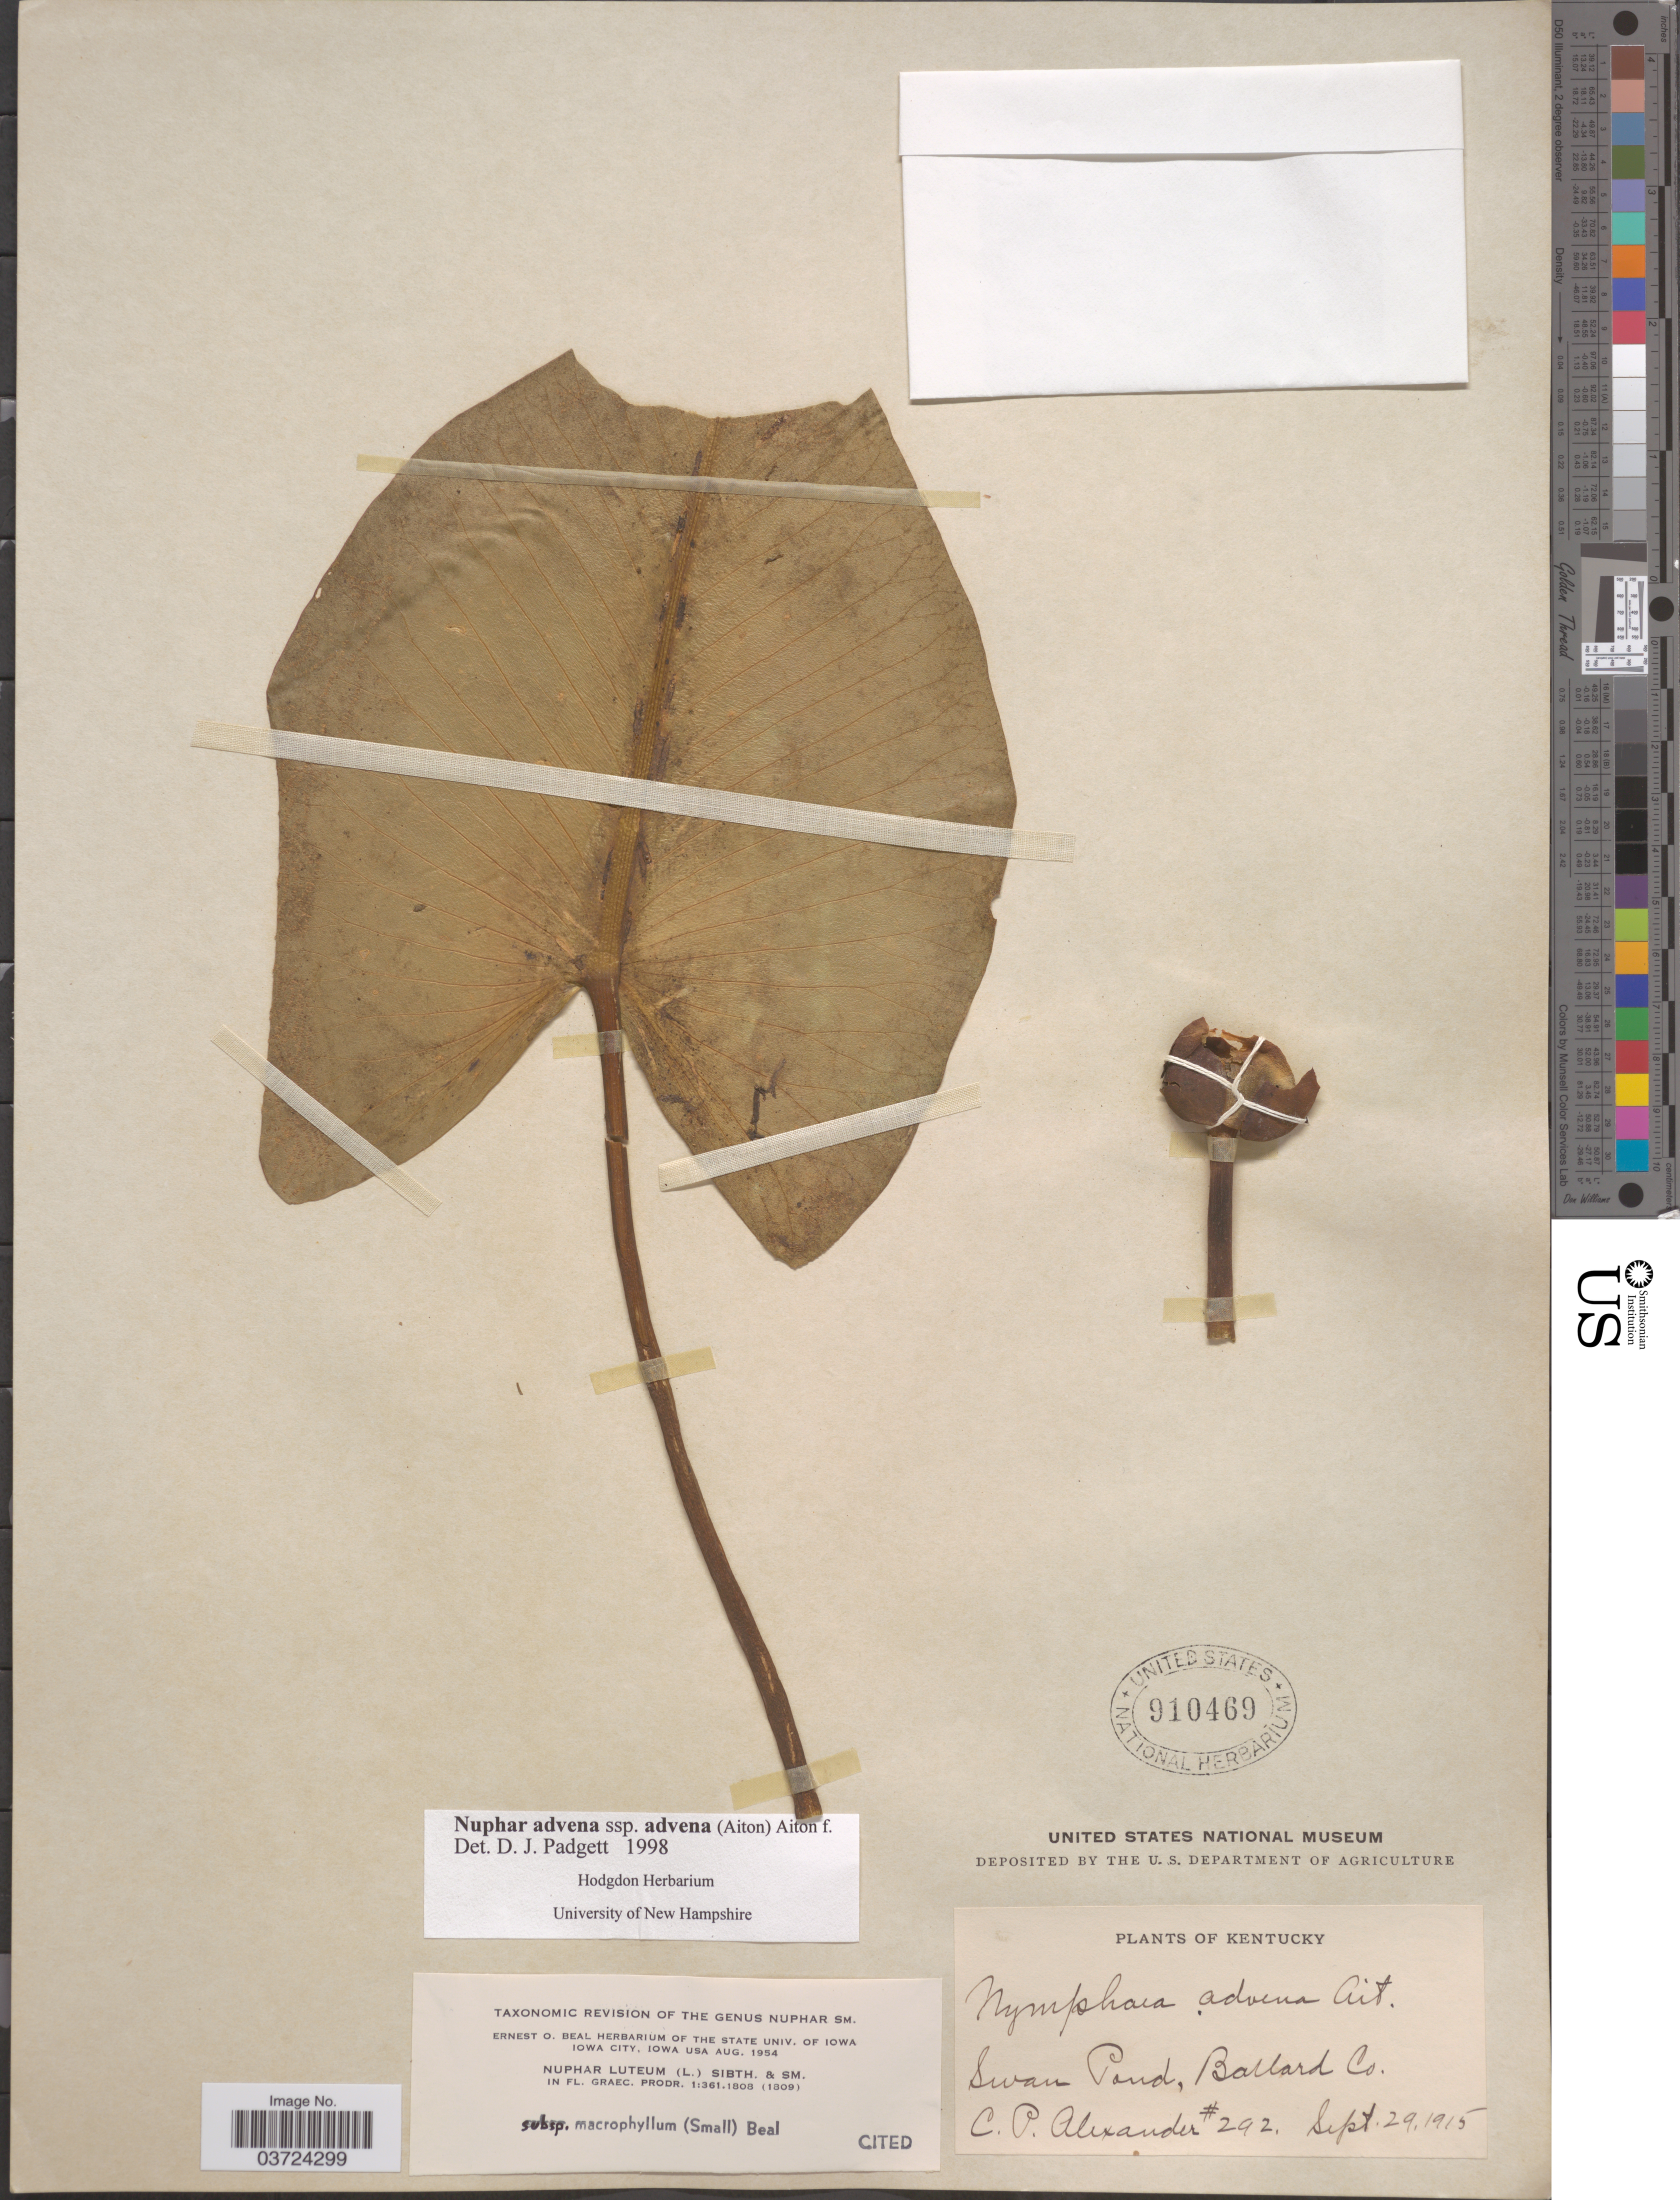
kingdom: Plantae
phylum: Tracheophyta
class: Magnoliopsida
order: Nymphaeales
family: Nymphaeaceae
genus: Nuphar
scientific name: Nuphar advena subsp. advena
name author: (Aiton) W.T. Aiton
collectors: C. P. Alexander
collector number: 292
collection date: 1915-09-29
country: United States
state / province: Kentucky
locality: Swan Pond, Ballard Co.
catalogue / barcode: US 910469